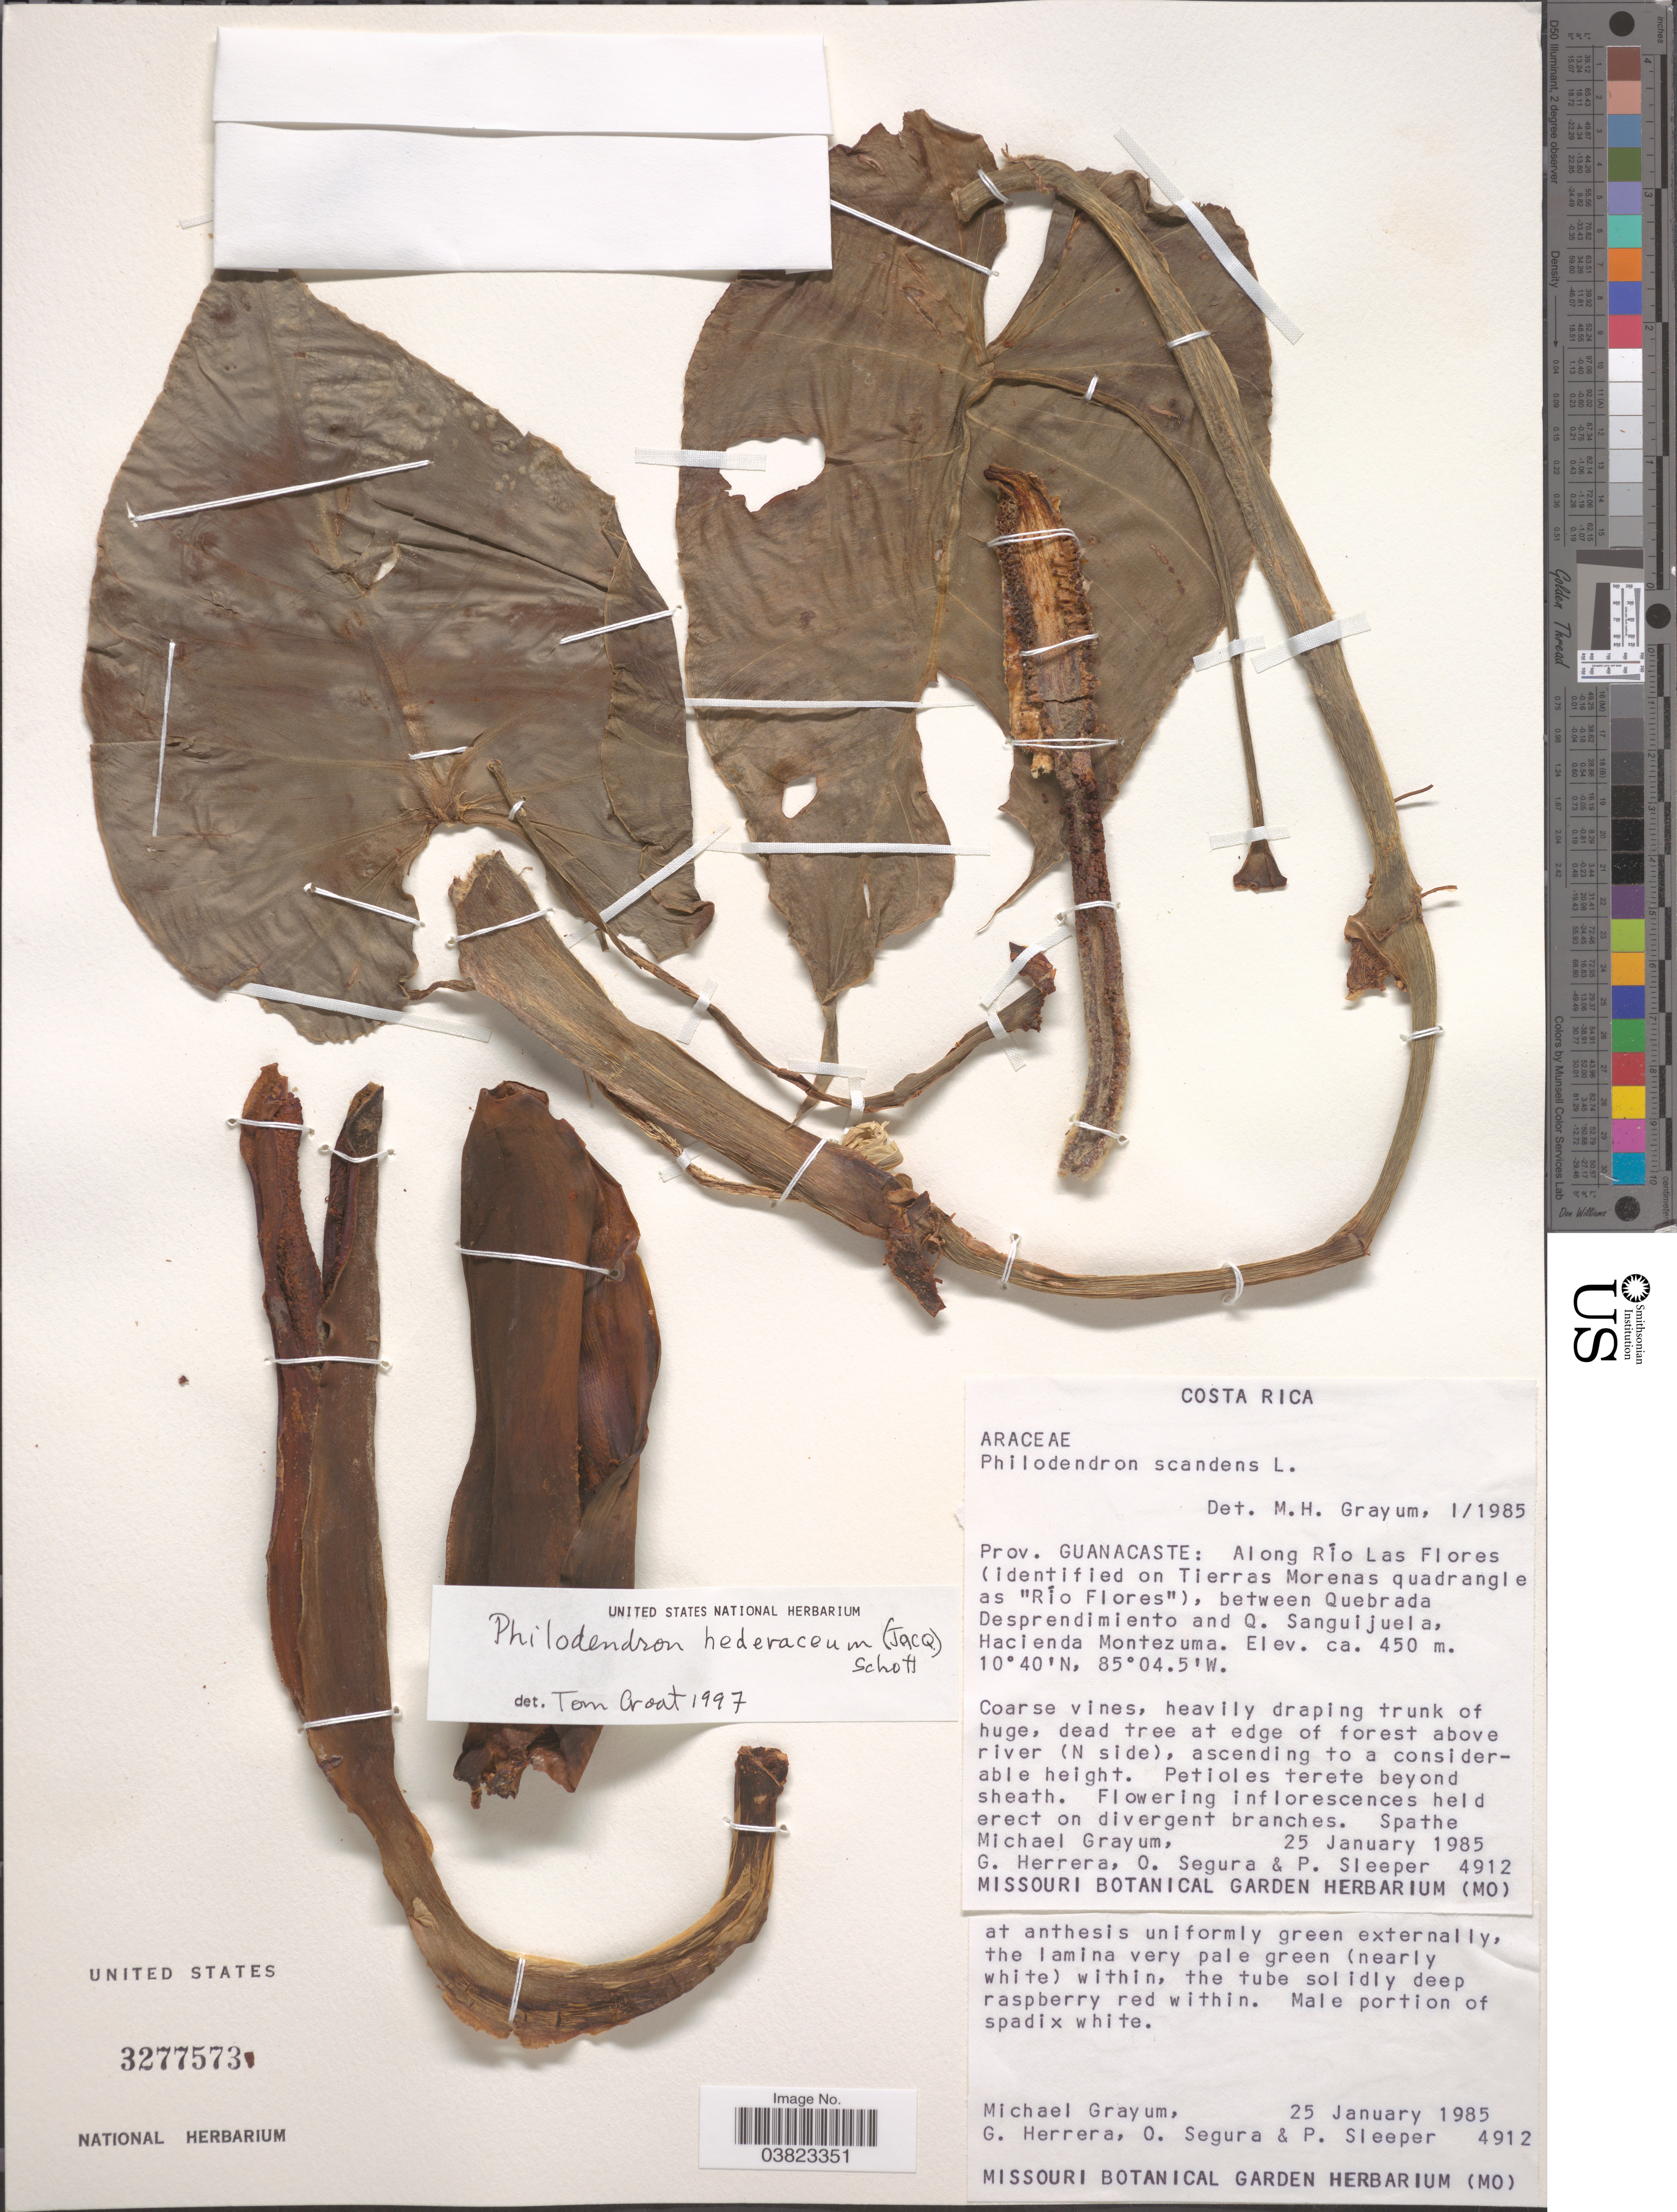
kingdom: Plantae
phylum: Tracheophyta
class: Liliopsida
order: Alismatales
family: Araceae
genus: Philodendron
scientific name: Philodendron hederaceum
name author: (Jacq.) Schott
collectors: M. H. Grayum, G. Herrera, O. Segura & P. Sleeper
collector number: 4912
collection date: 1985-01-25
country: Costa Rica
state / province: Guanacaste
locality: Along Río Las Flores (indentified on Tierras Morenas quadrangle as "Río Flores"), between Quebrada Desprendimiento and Q. Sanguijuela, Hacienda Montezuma.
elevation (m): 450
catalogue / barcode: US 3277573